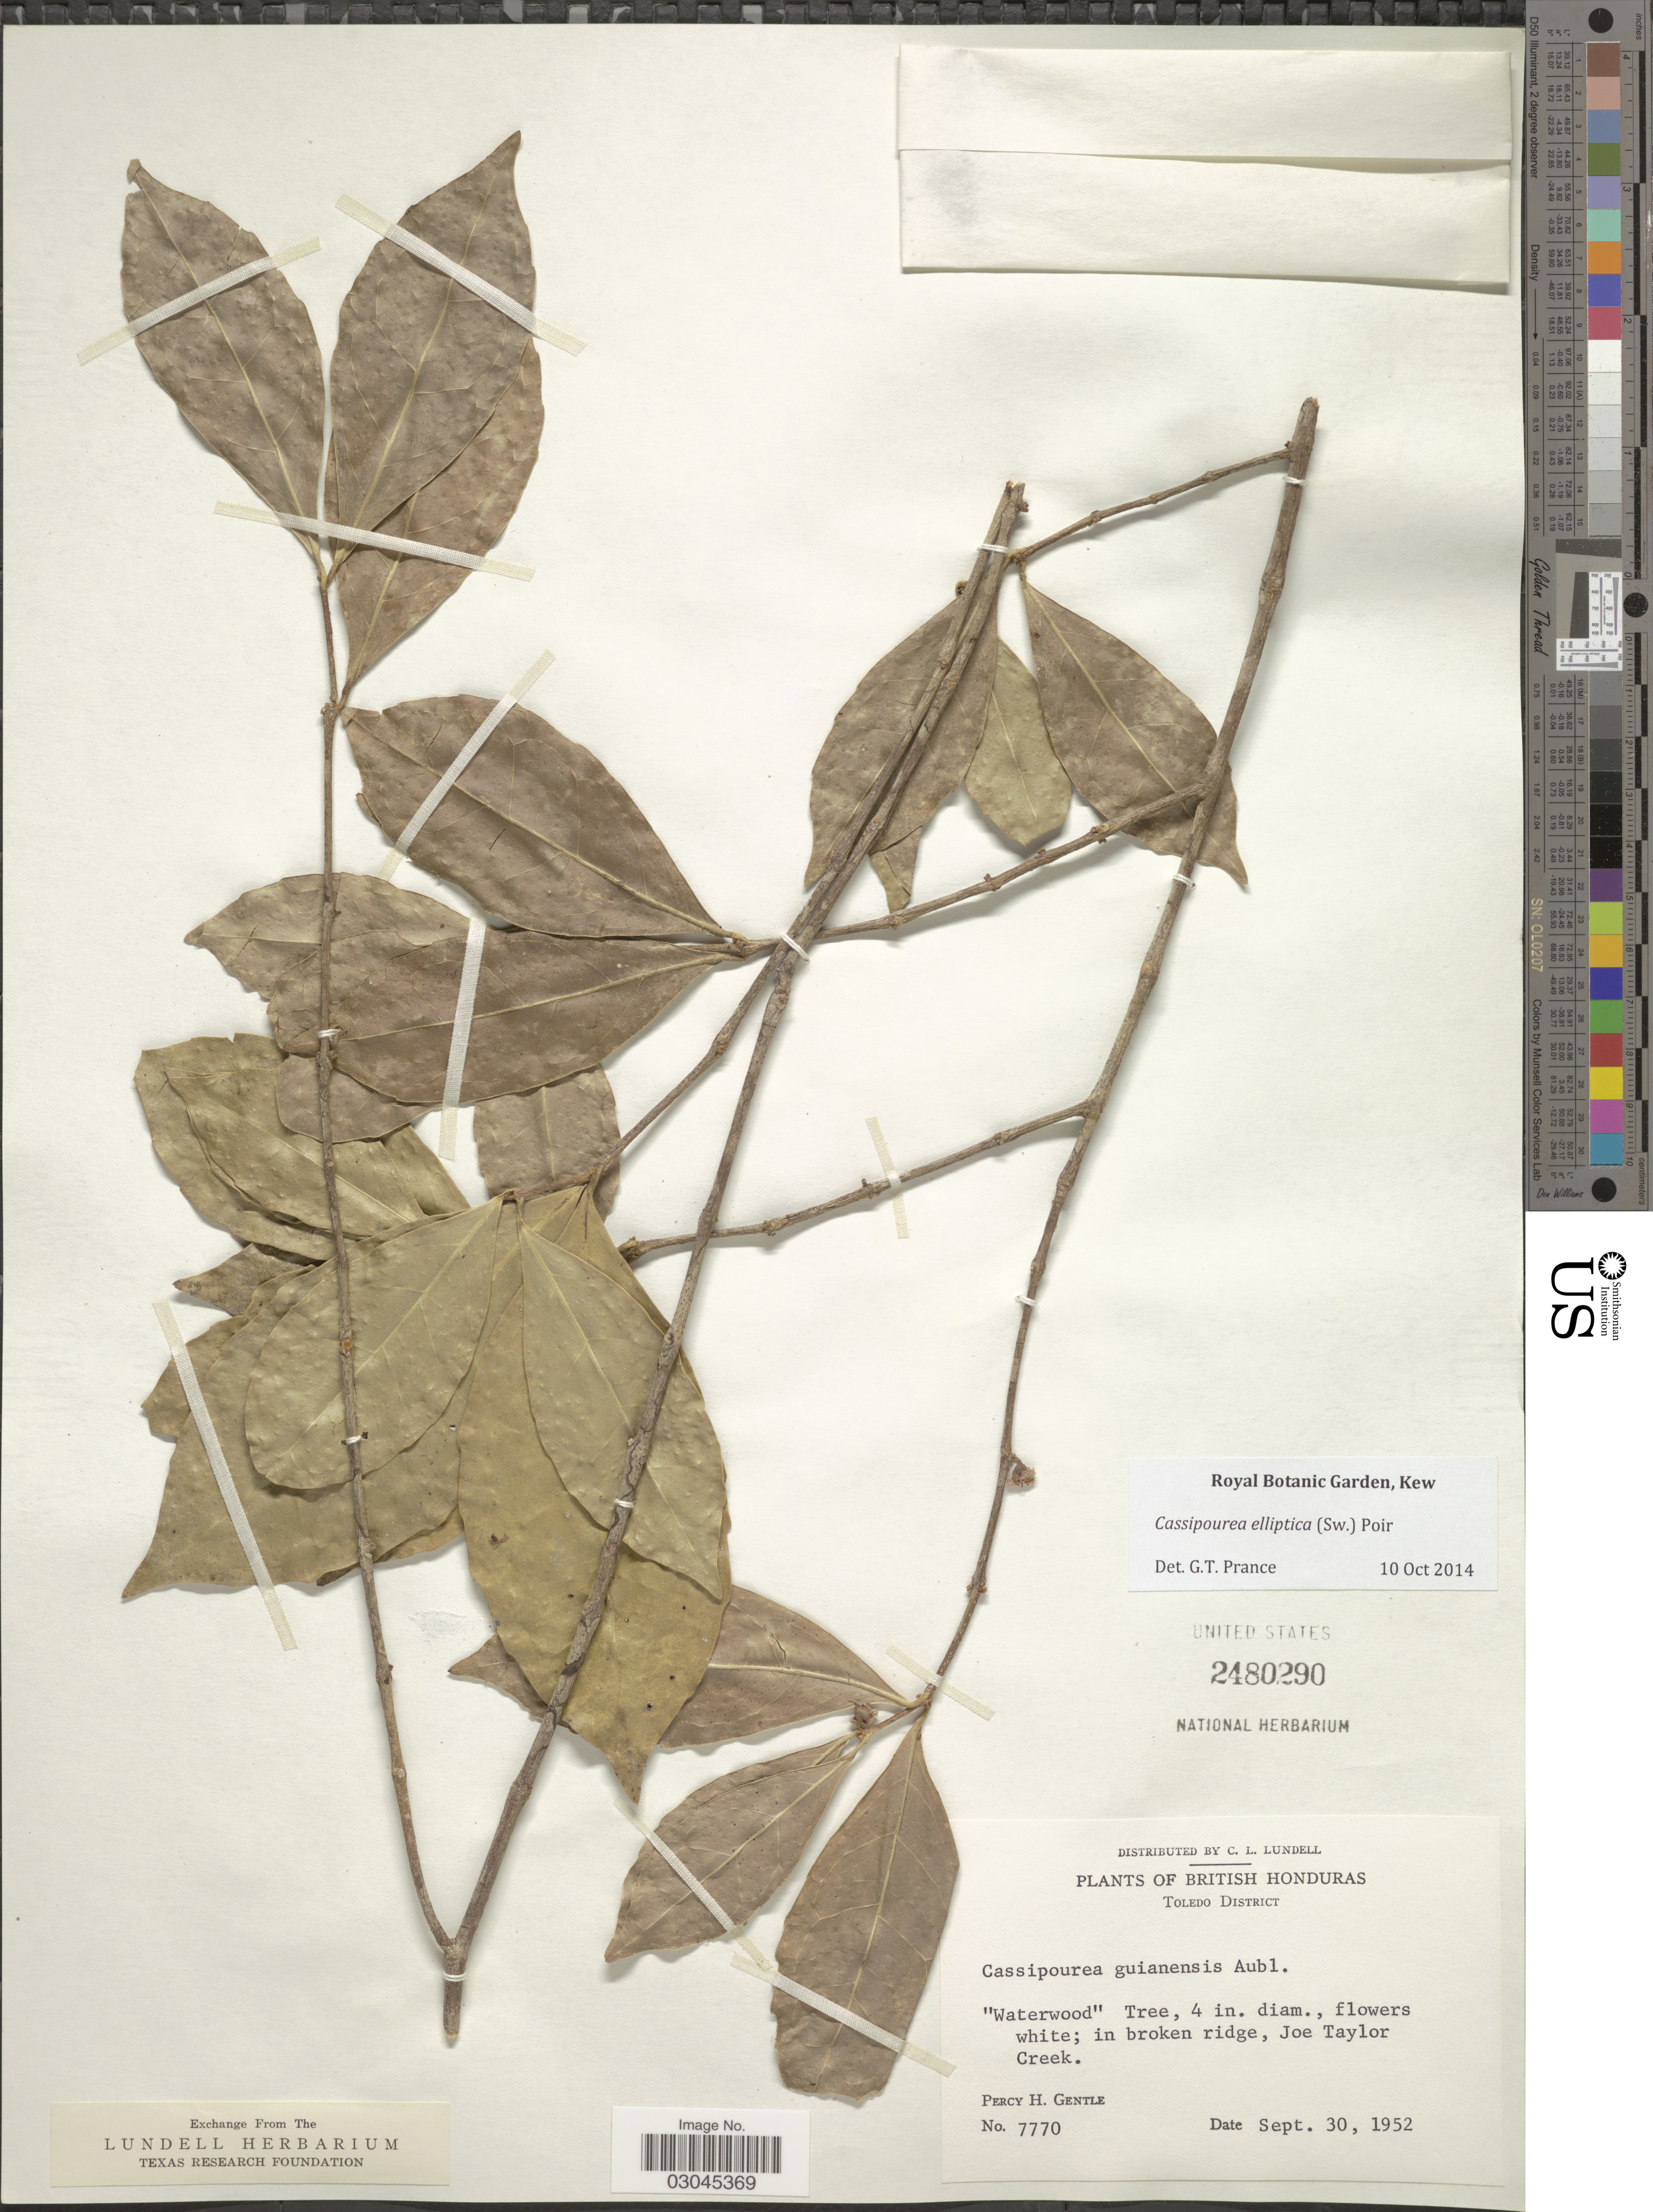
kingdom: Plantae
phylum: Tracheophyta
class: Magnoliopsida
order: Malpighiales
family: Rhizophoraceae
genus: Cassipourea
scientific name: Cassipourea elliptica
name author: (Sw.) Poir.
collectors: P. H. Gentle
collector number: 7770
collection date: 1952-09-30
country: Belize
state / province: Toledo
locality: British Honduras. Toledo District. In broken ridge, Joe Taylor Creek.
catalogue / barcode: US 2480290